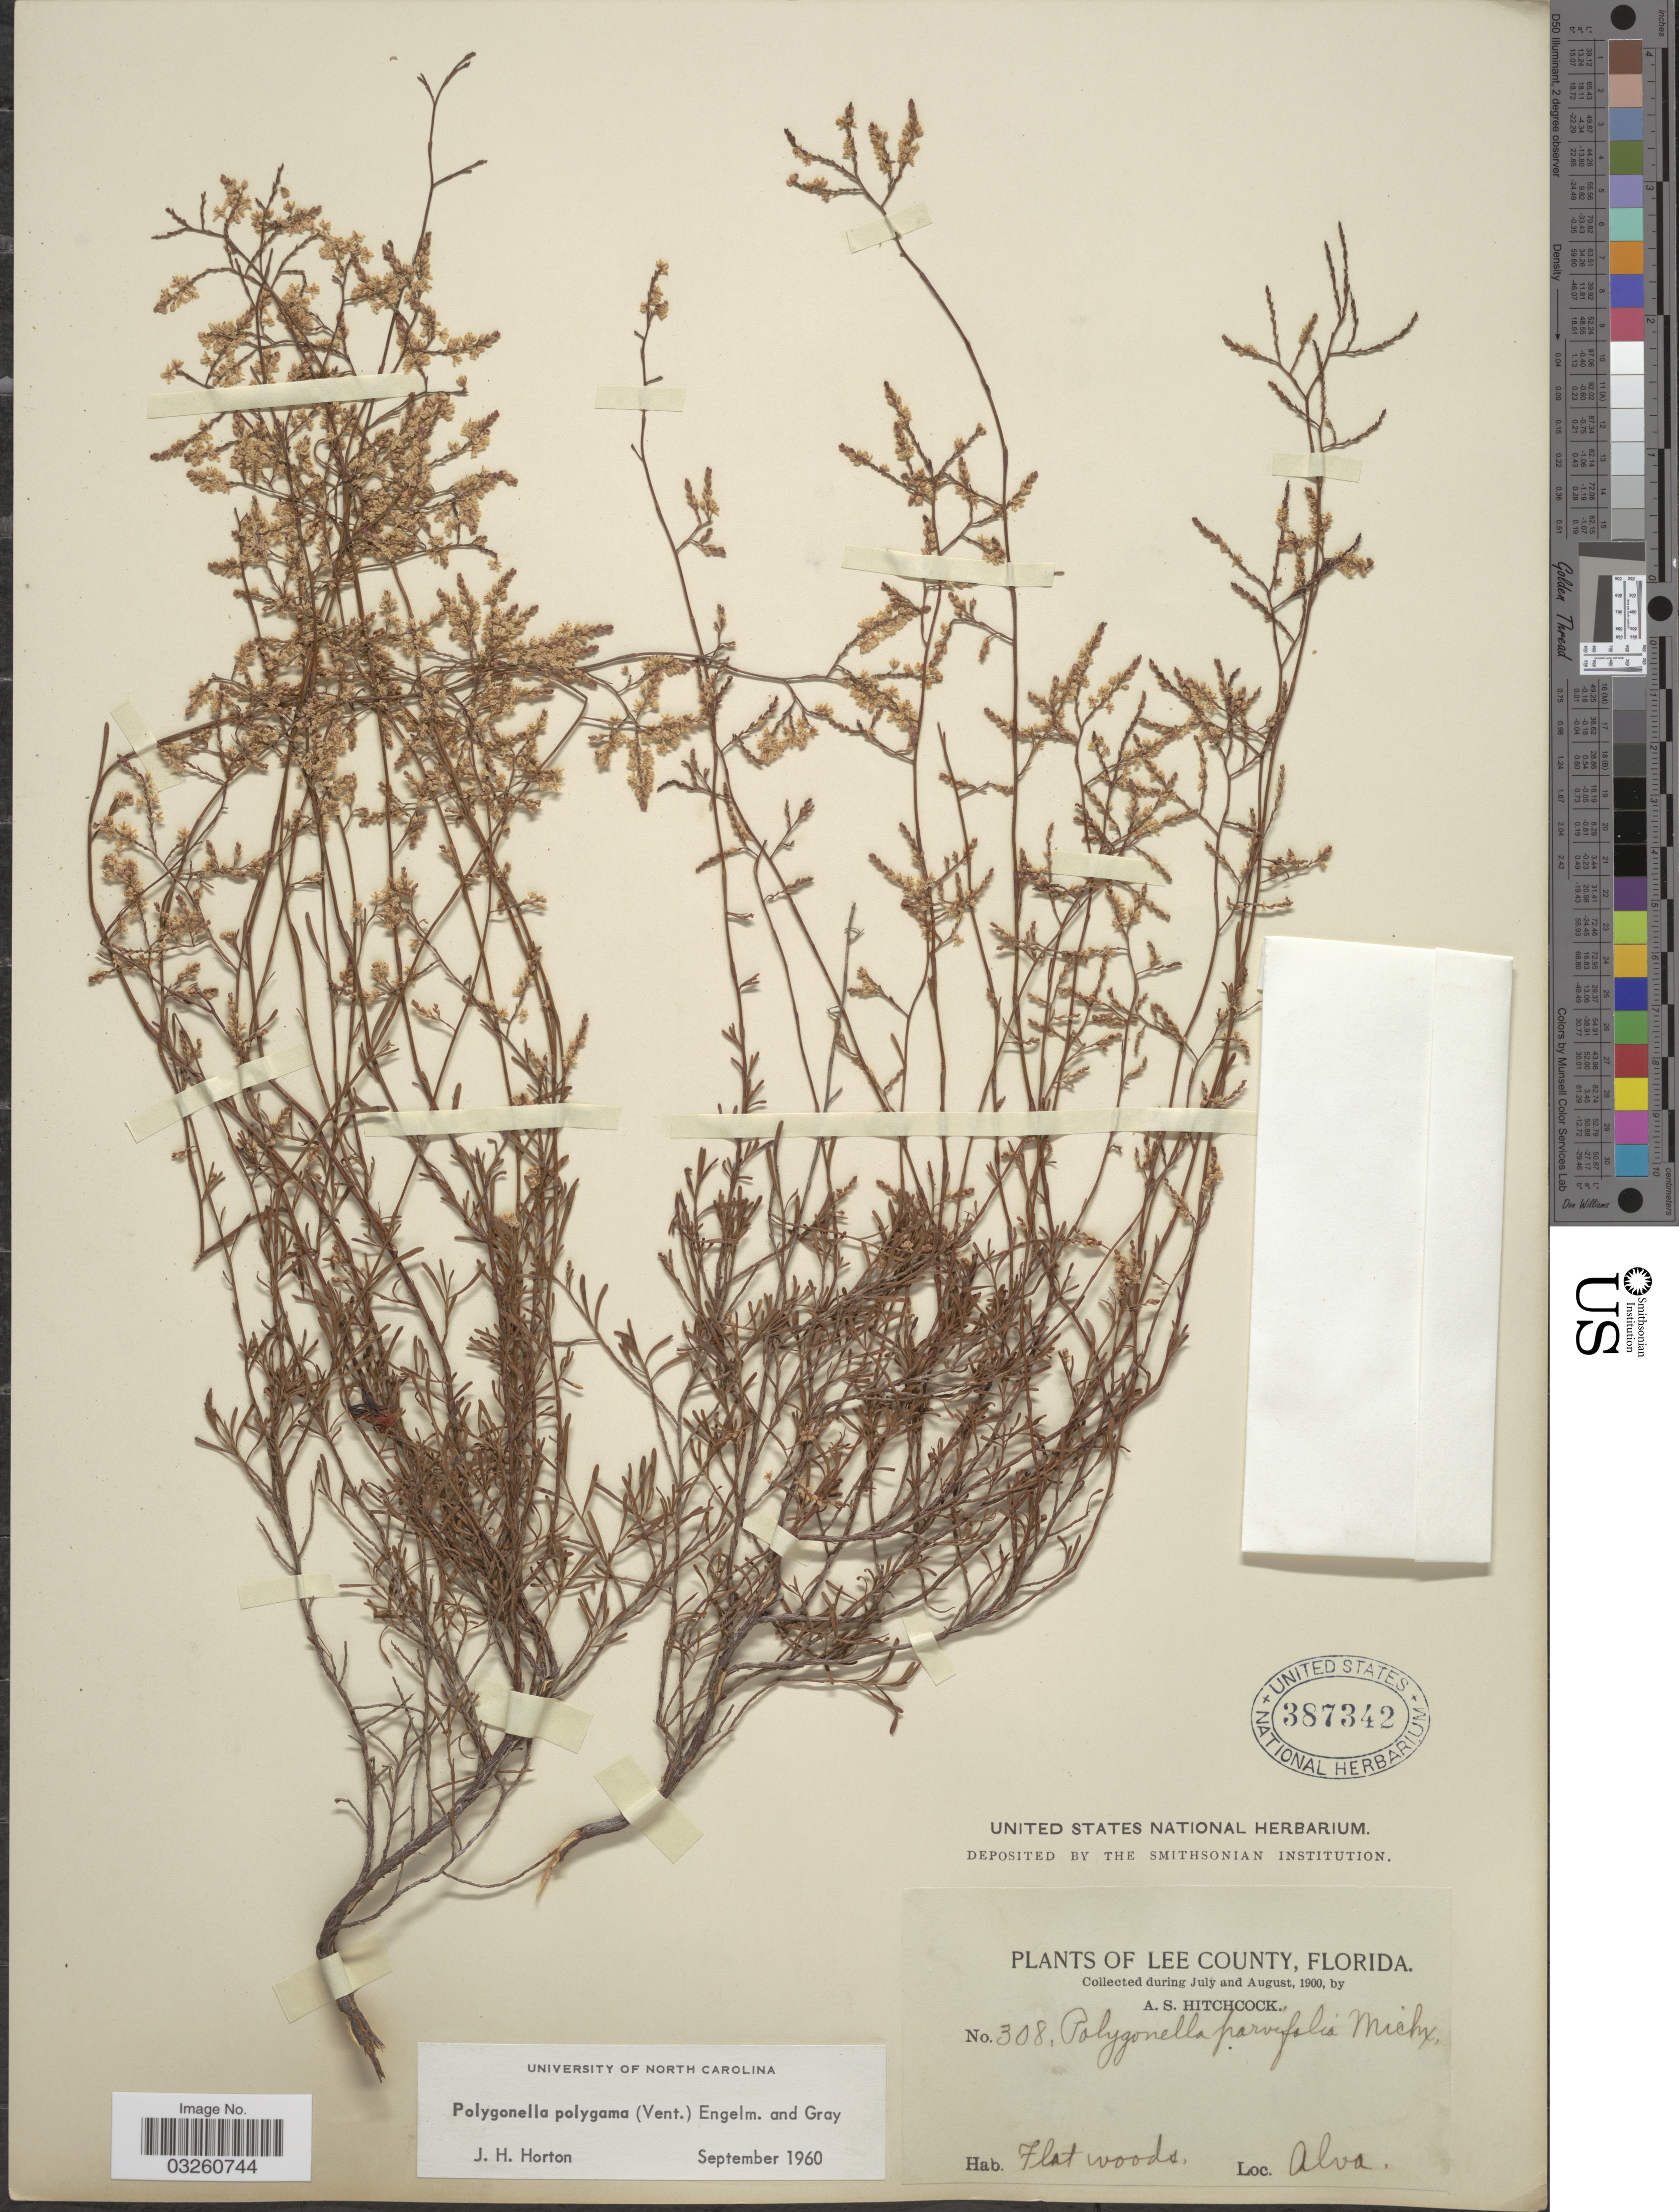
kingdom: Plantae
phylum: Tracheophyta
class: Magnoliopsida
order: Caryophyllales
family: Polygonaceae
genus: Polygonella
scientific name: Polygonella polygama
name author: (Vent.) Engelm. & A. Gray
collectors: A. S. Hitchcock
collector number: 308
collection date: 1900-07/1900-08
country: United States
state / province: Florida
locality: Lee County. Alva.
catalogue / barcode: US 387342